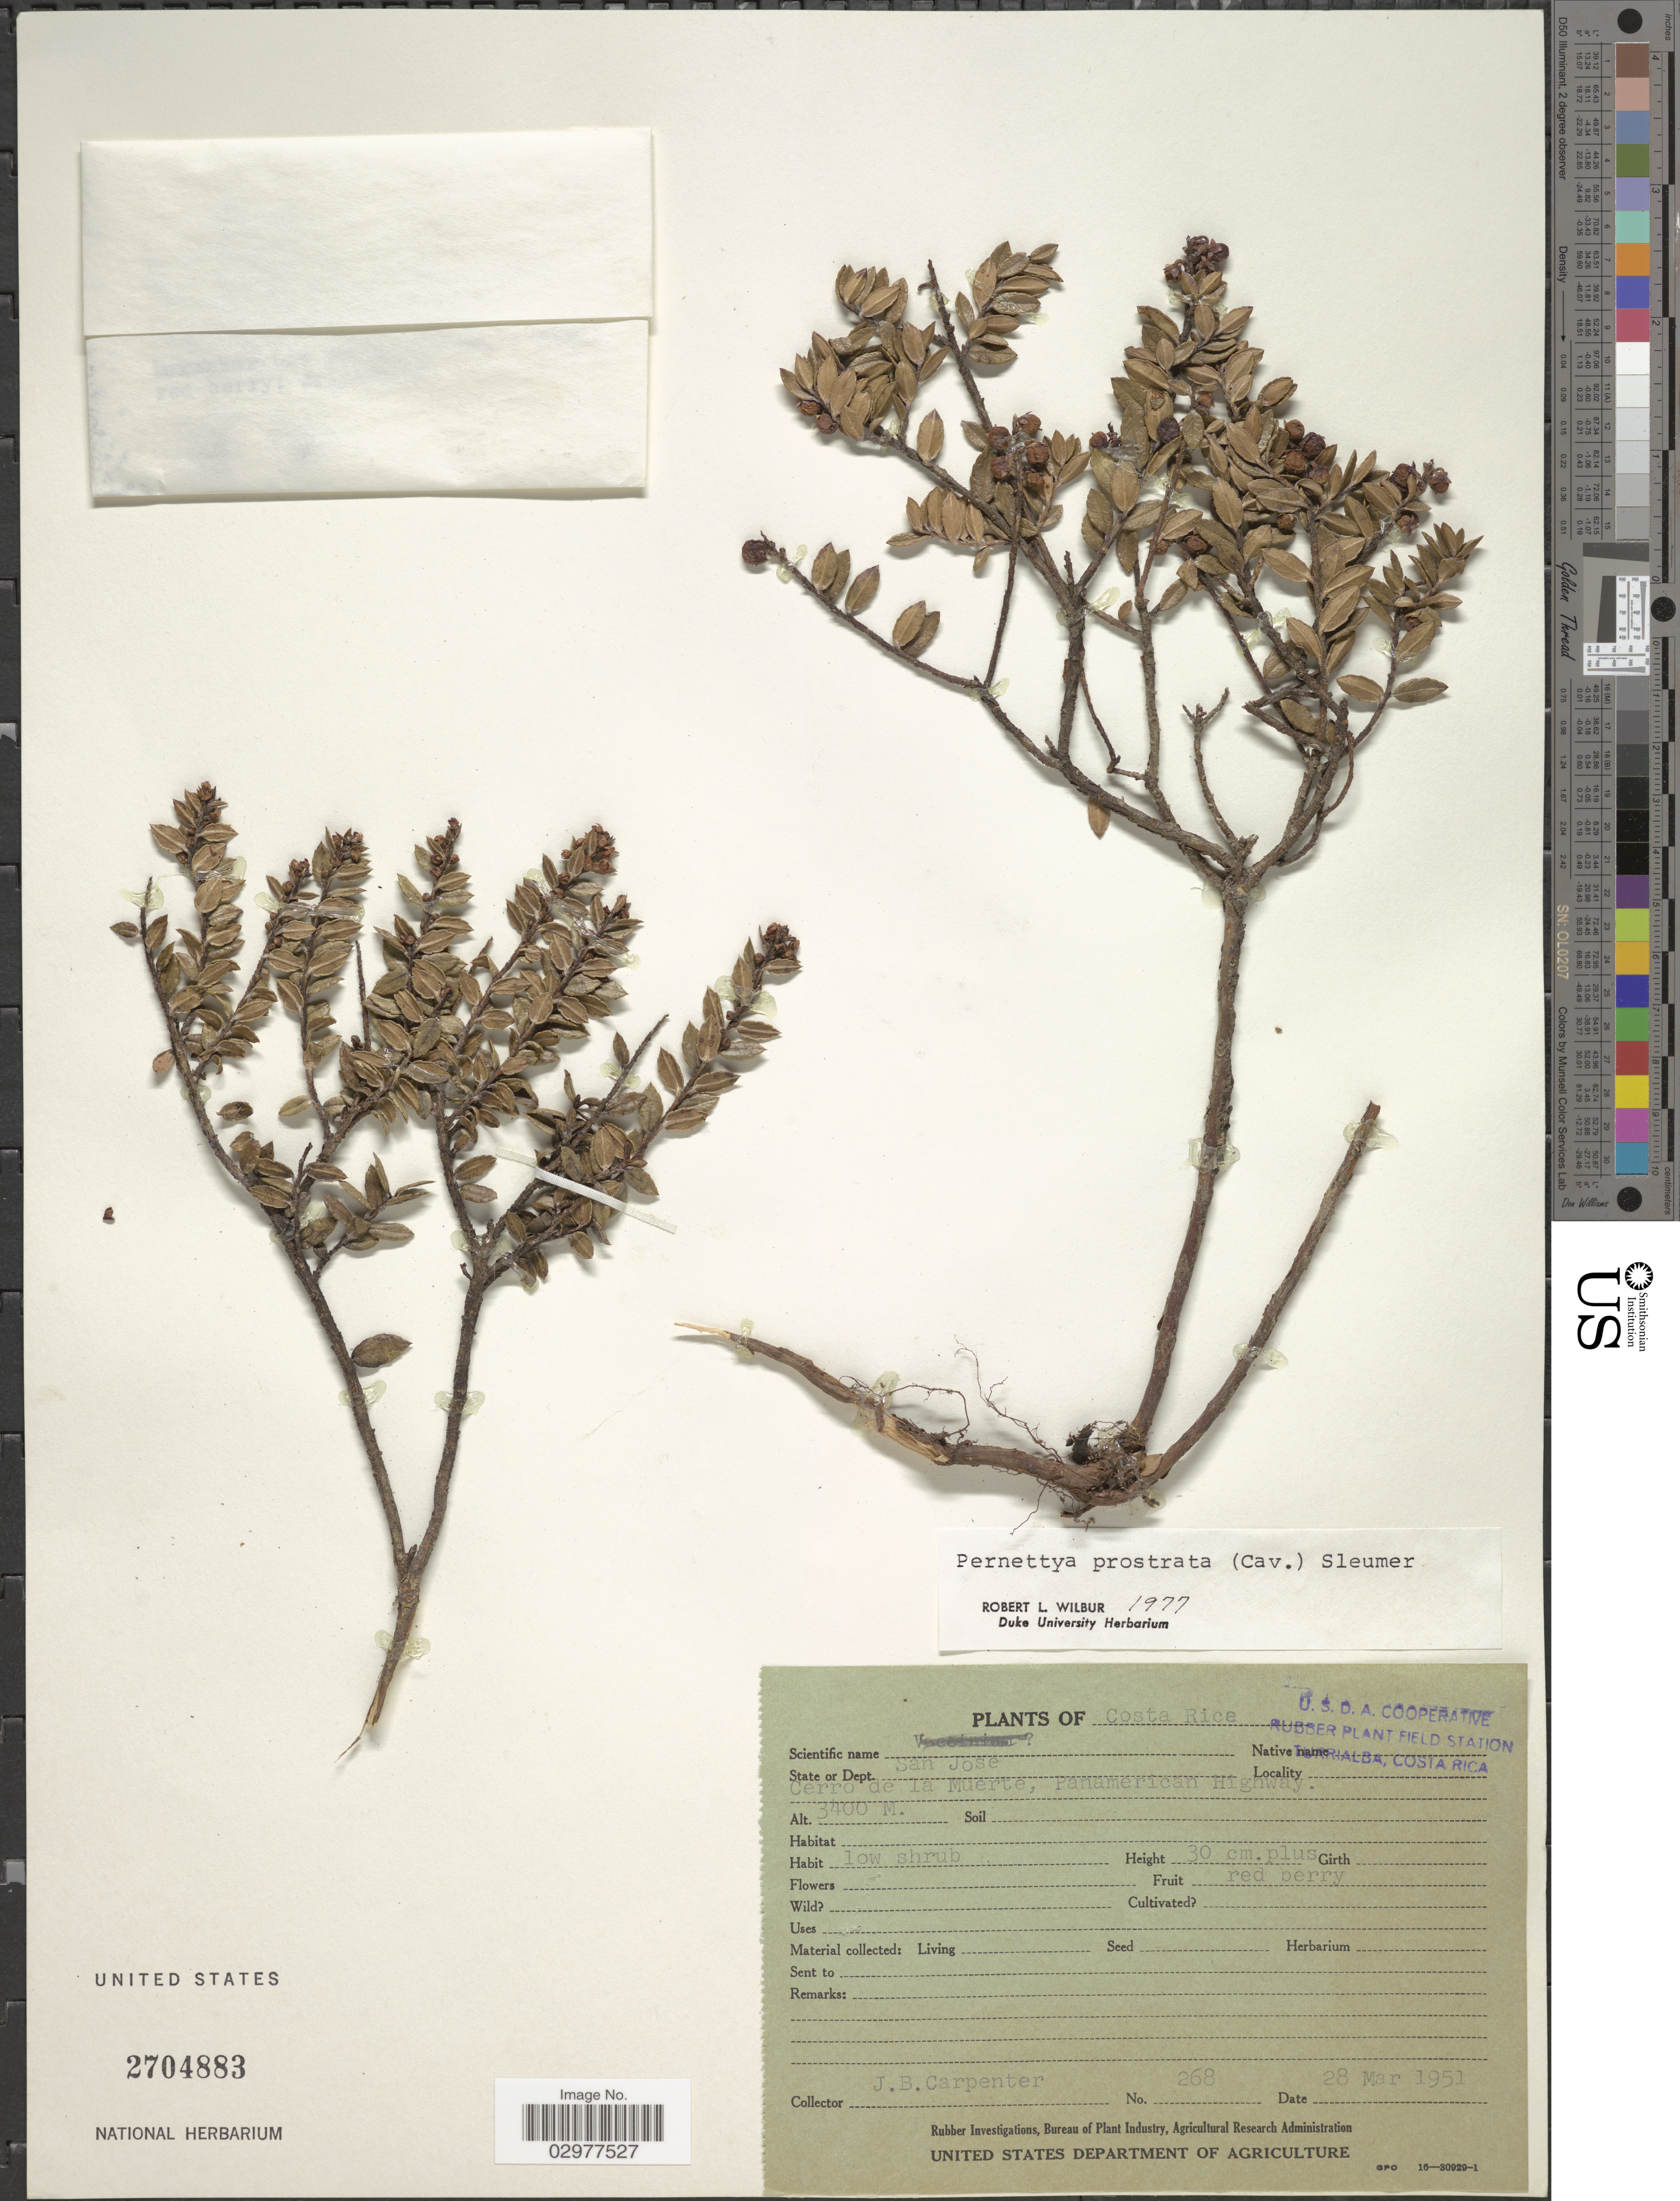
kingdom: Plantae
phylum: Tracheophyta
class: Magnoliopsida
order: Ericales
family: Ericaceae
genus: Pernettya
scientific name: Pernettya prostrata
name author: (Cav.) DC.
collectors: J. Carpenter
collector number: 268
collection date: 1951-03-28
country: Costa Rica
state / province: San José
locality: State or Dept. San José, Cerro de la Muerte, Panamerican Highway.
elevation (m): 3400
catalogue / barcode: US 2704883